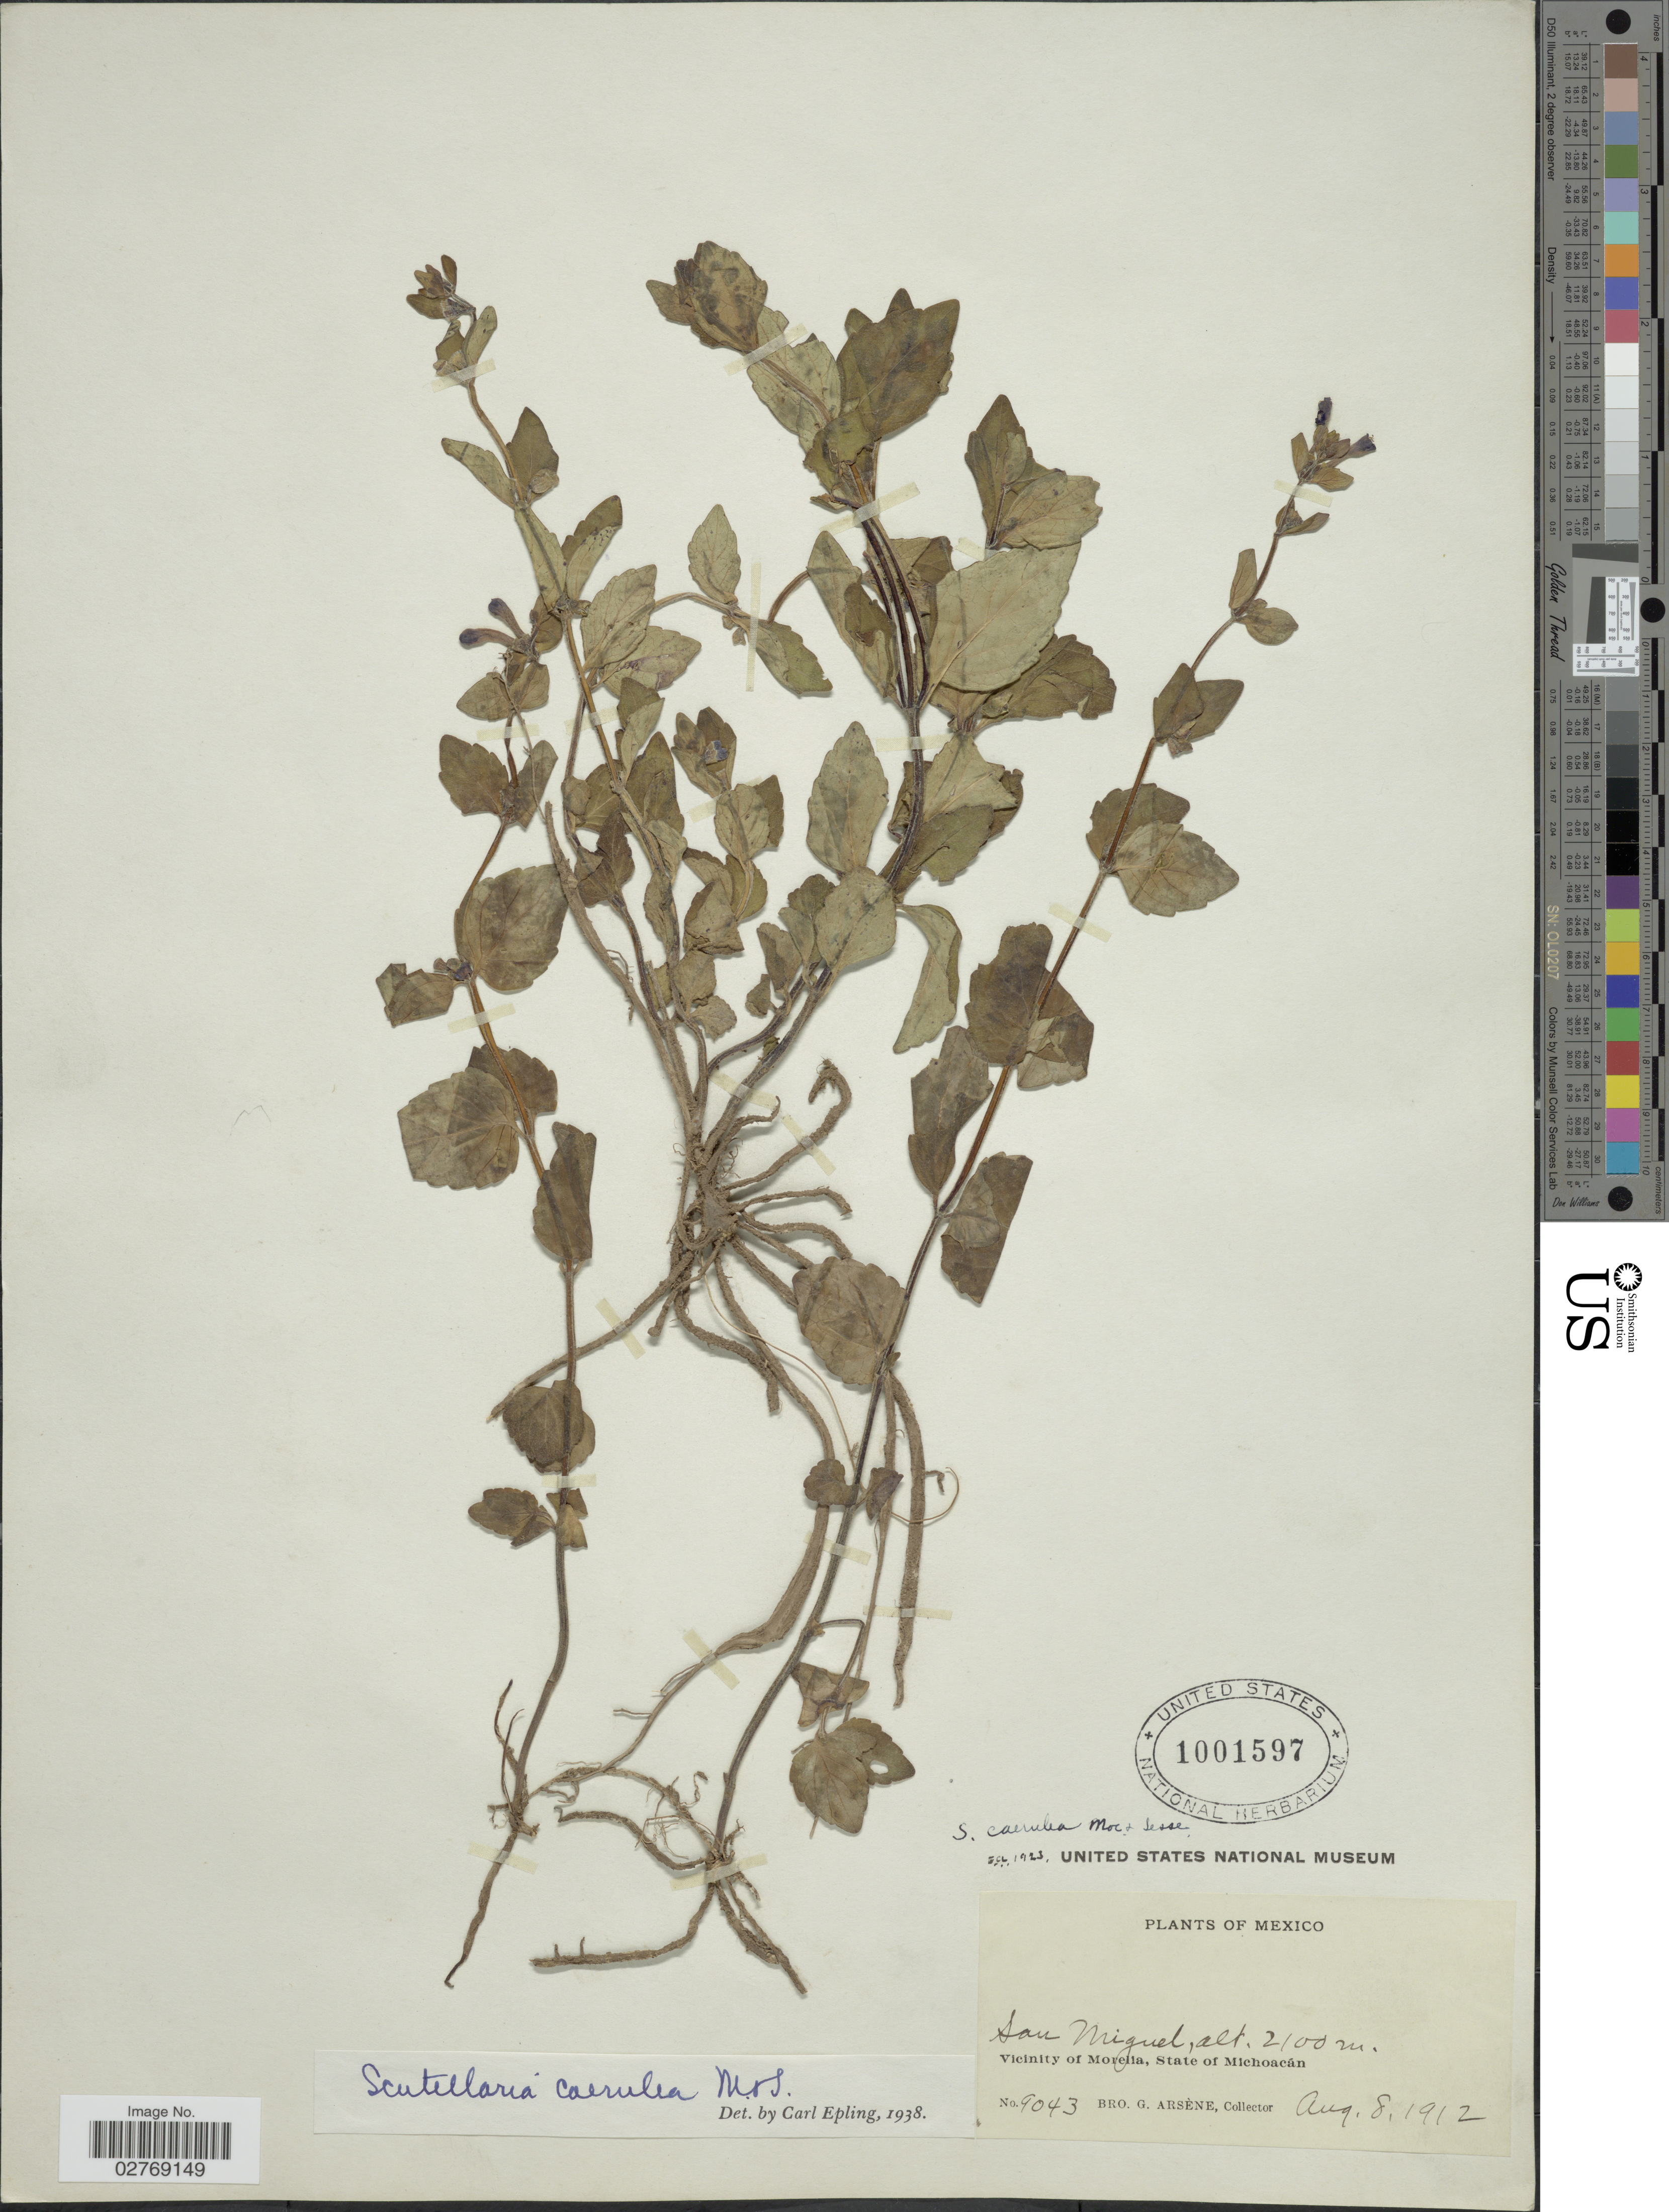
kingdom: Plantae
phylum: Tracheophyta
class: Magnoliopsida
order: Lamiales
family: Lamiaceae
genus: Scutellaria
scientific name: Scutellaria dumetorum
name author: Schltdl.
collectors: Bro. G. Arsène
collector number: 9043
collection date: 1912-08-08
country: Mexico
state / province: Michoacán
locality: San Miguel. Vicinity of Morelia, State of Michoacán.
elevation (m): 2100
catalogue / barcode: US 1001597